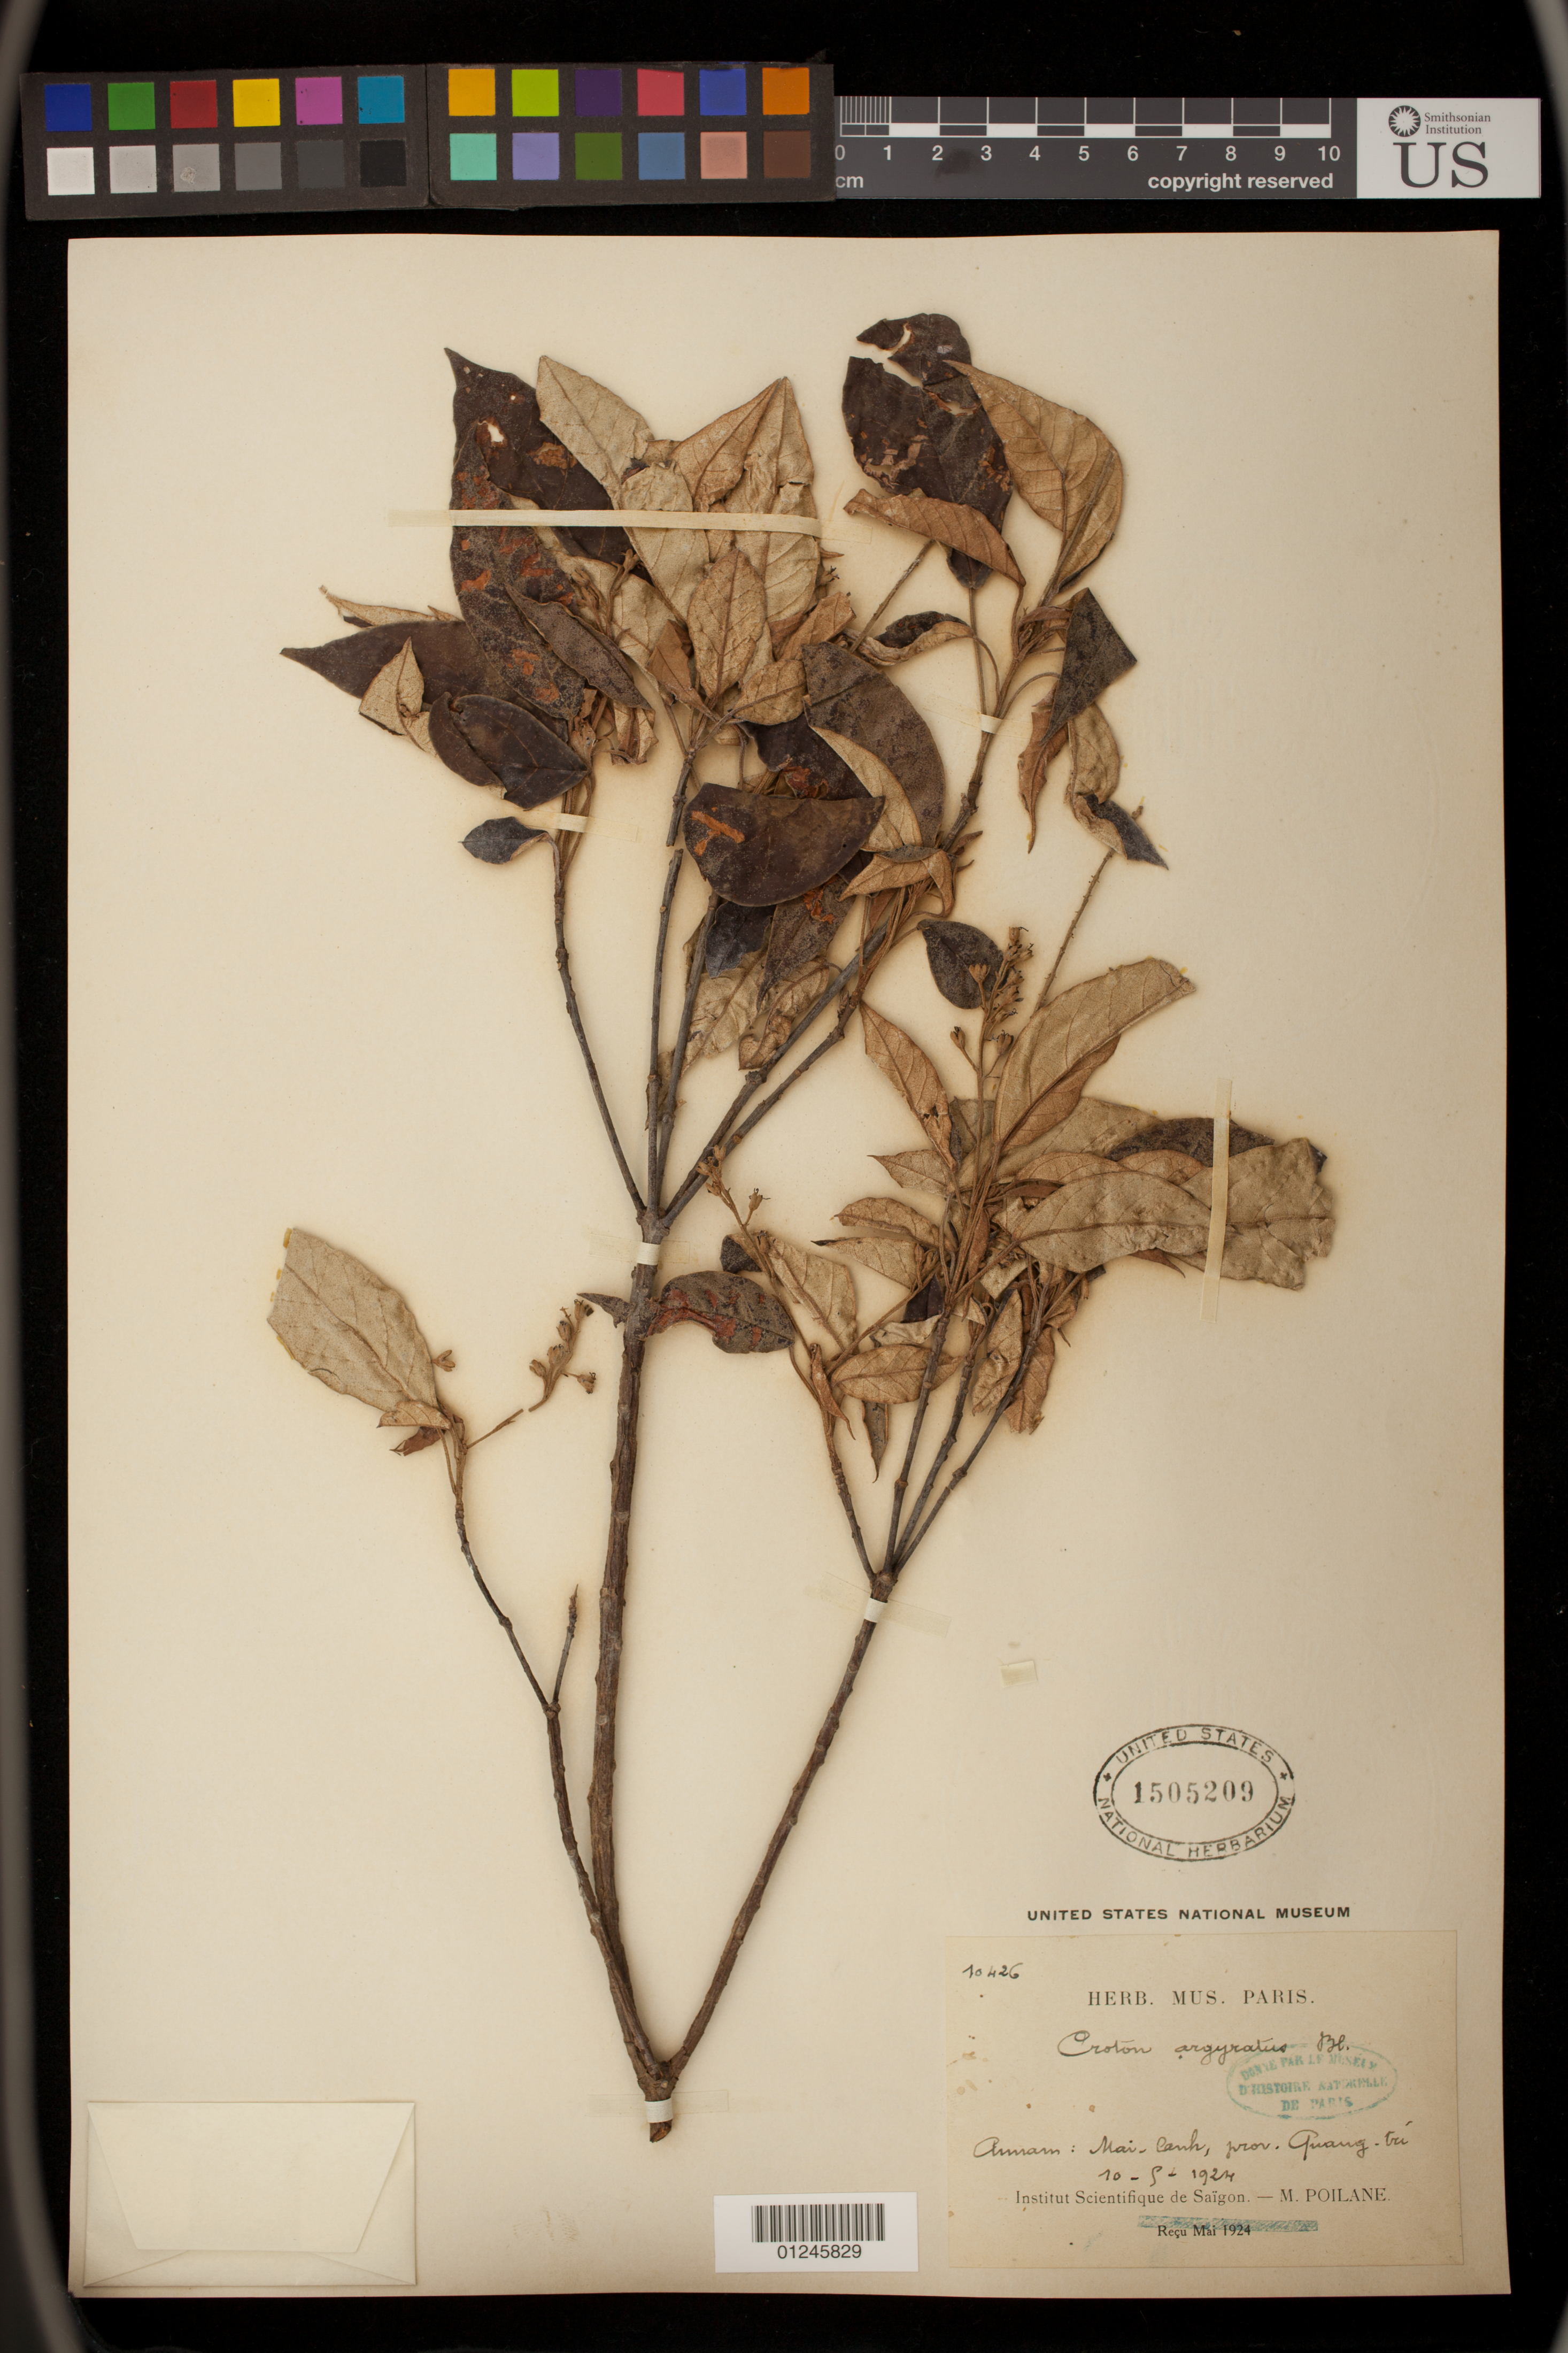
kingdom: Plantae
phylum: Tracheophyta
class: Magnoliopsida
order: Malpighiales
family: Euphorbiaceae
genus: Croton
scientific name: Croton argyratus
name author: Blume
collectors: M. Poilane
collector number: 10426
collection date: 1924-05-10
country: Vietnam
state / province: Quang Tri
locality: Mai-canh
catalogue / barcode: US 1505209